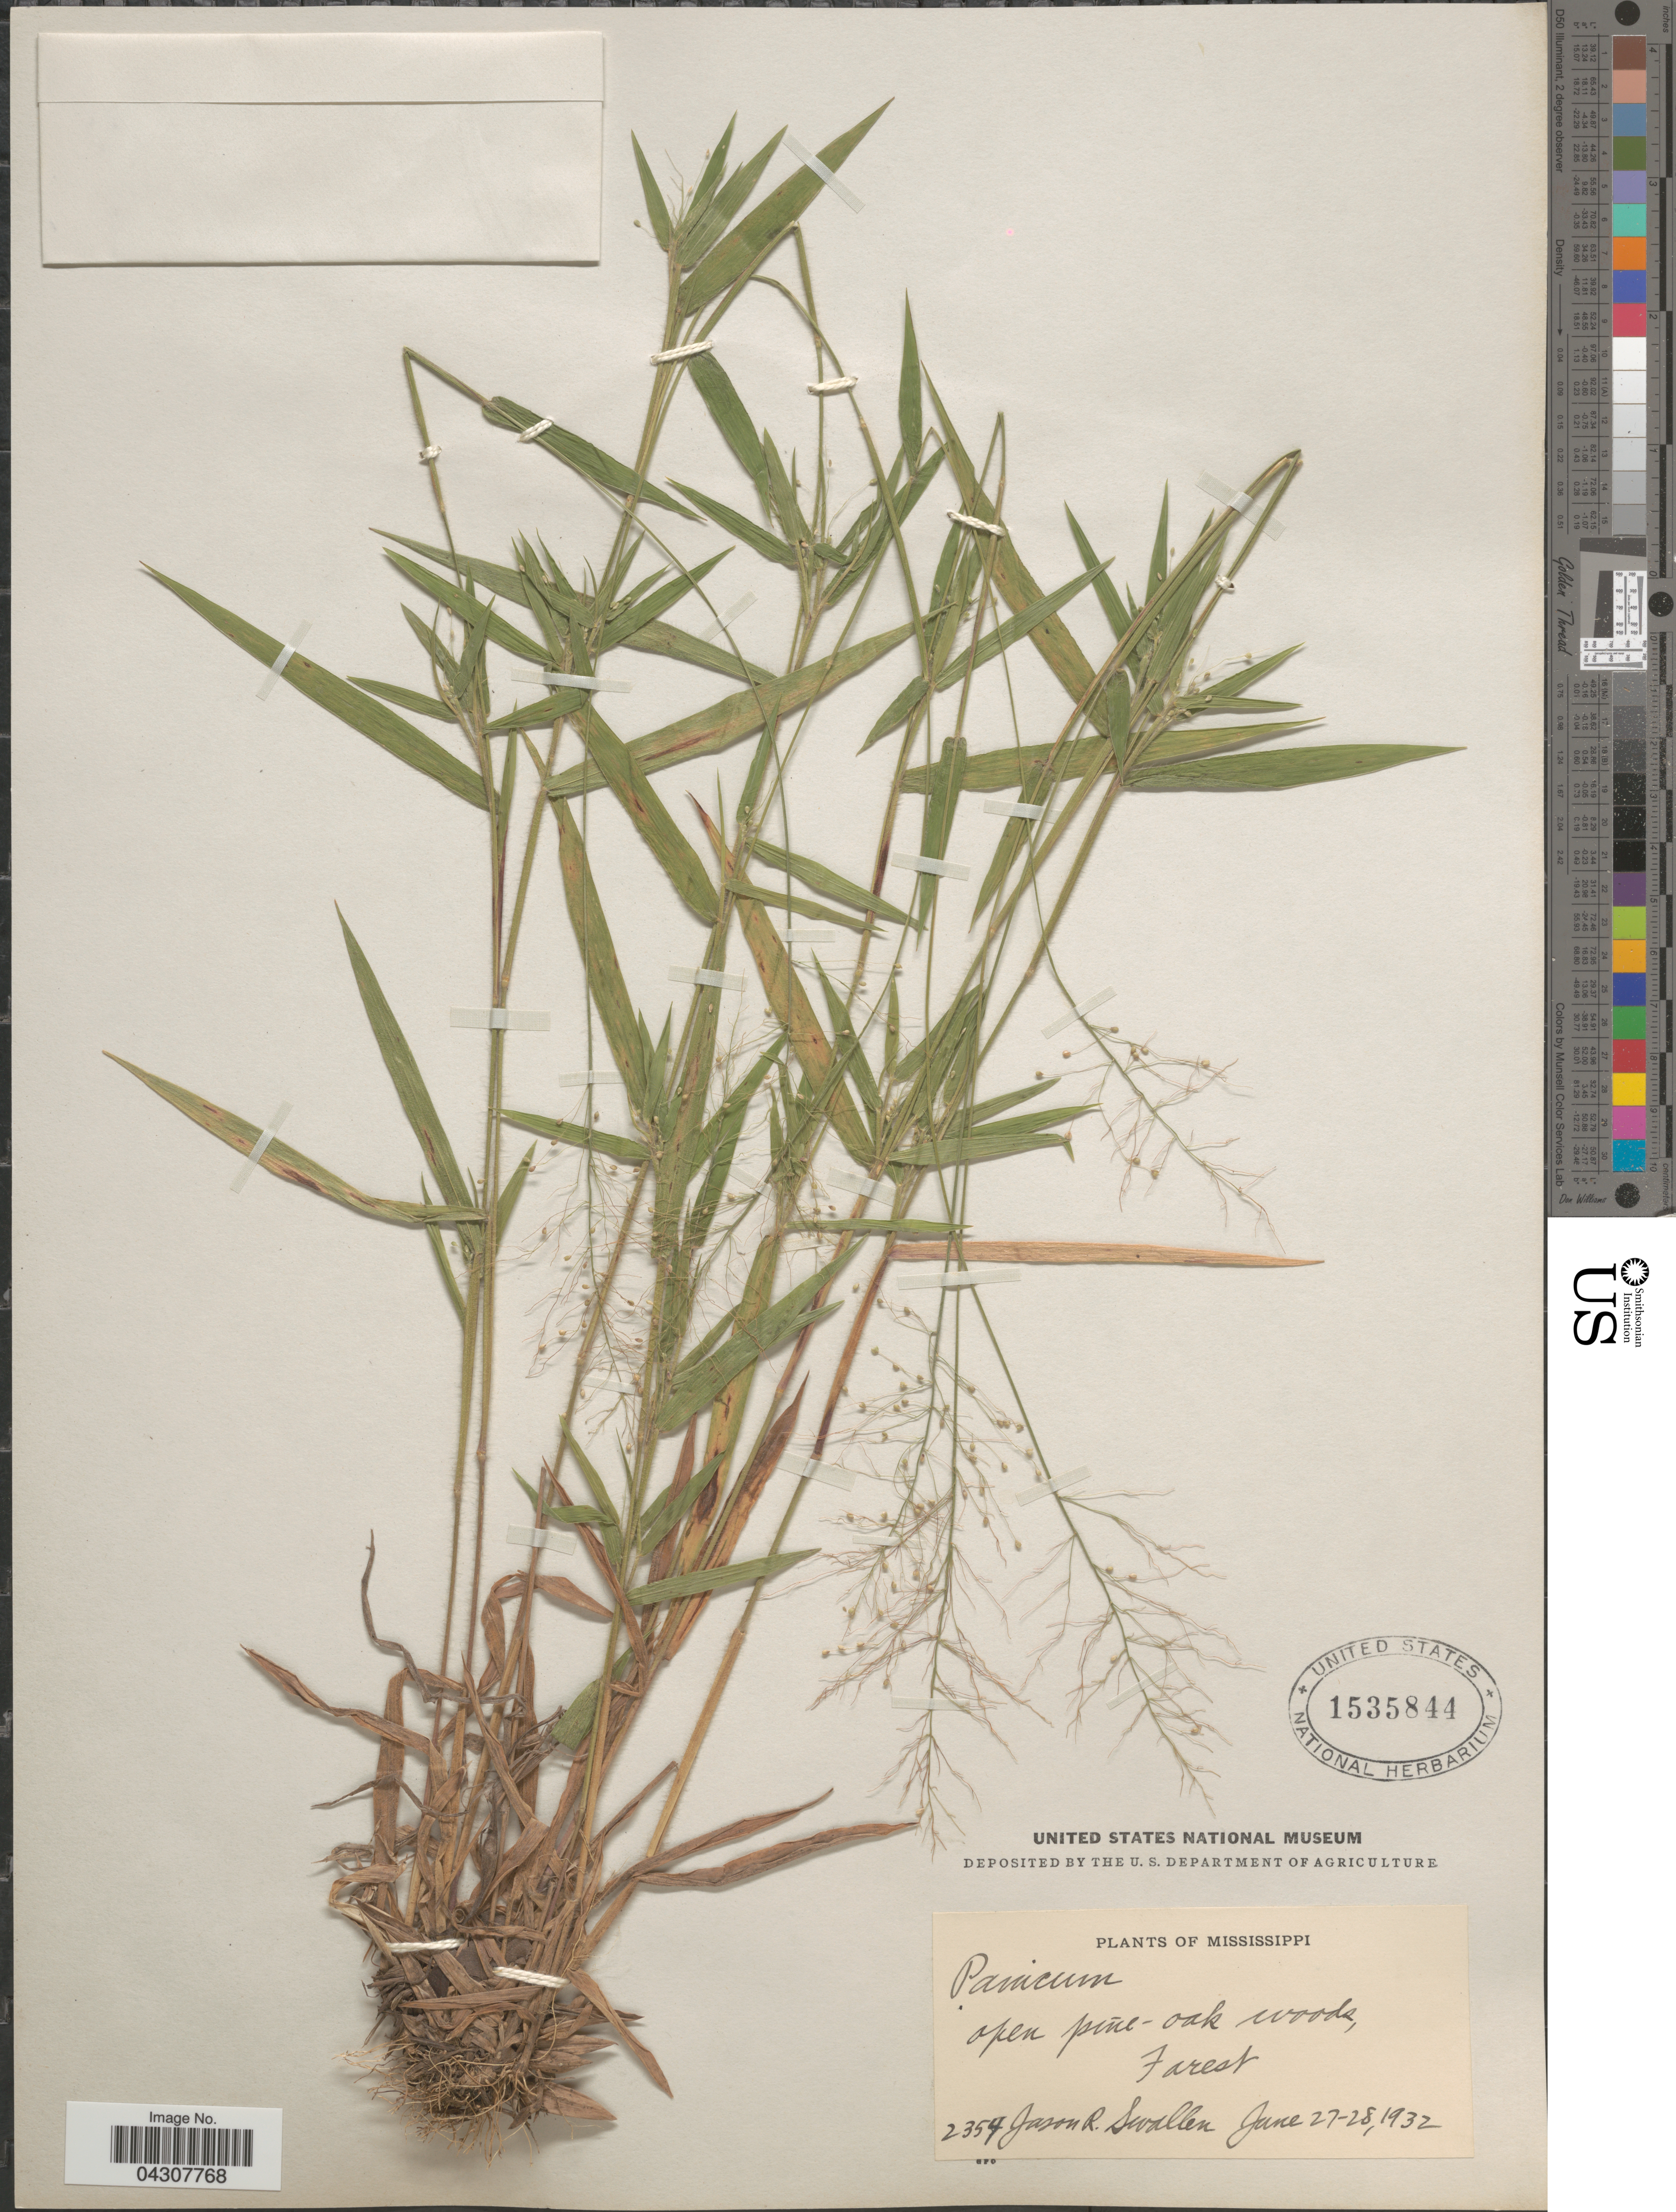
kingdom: Plantae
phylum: Tracheophyta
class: Liliopsida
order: Poales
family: Poaceae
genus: Dichanthelium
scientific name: Dichanthelium acuminatum var. acuminatum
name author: (Sw.) Gould & C.A. Clark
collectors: J. R. Swallen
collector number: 2354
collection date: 1932-06-27/1932-06-28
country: United States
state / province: Mississippi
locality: Open pine-oak woods, Forest.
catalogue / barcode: US 1535844